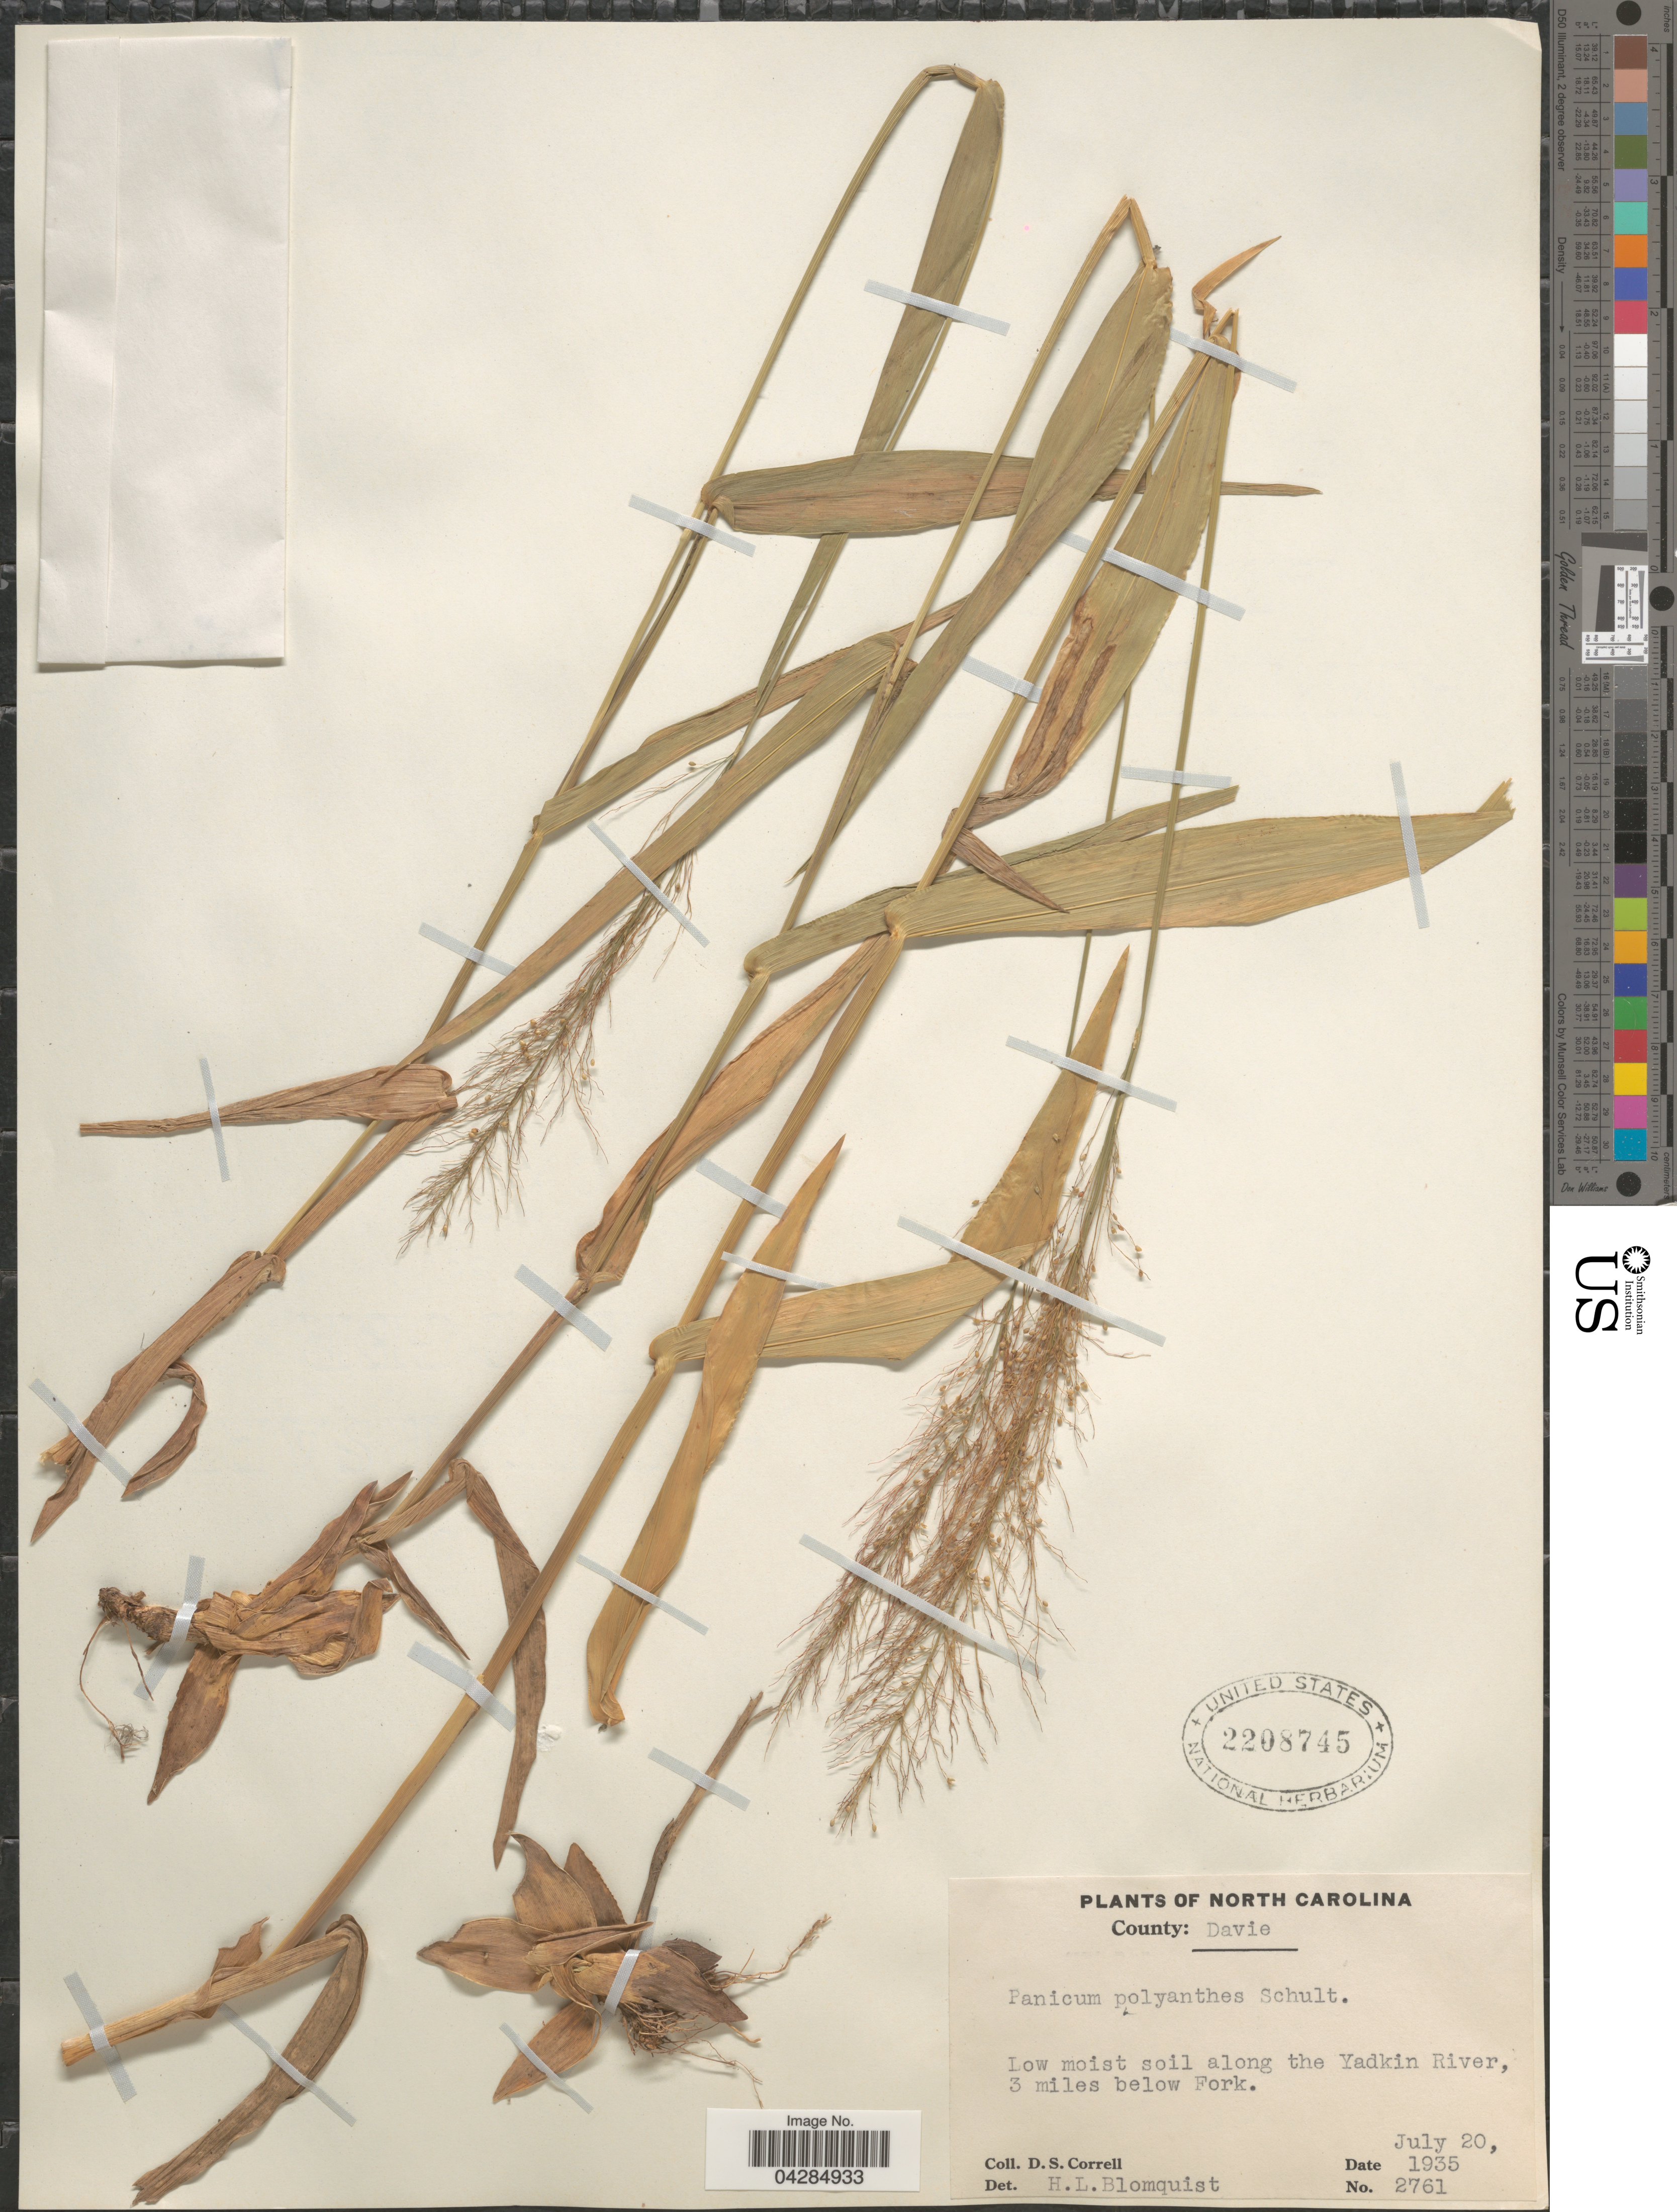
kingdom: Plantae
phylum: Tracheophyta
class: Liliopsida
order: Poales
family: Poaceae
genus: Dichanthelium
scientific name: Dichanthelium polyanthes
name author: (Schult.) Mohlenbr.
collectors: D. S. Correll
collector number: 2761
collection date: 1935-07-20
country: United States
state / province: North Carolina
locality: County: Davie. Low moist soil along the Yadkin River, 3 miles below Fork.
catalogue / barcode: US 2208745